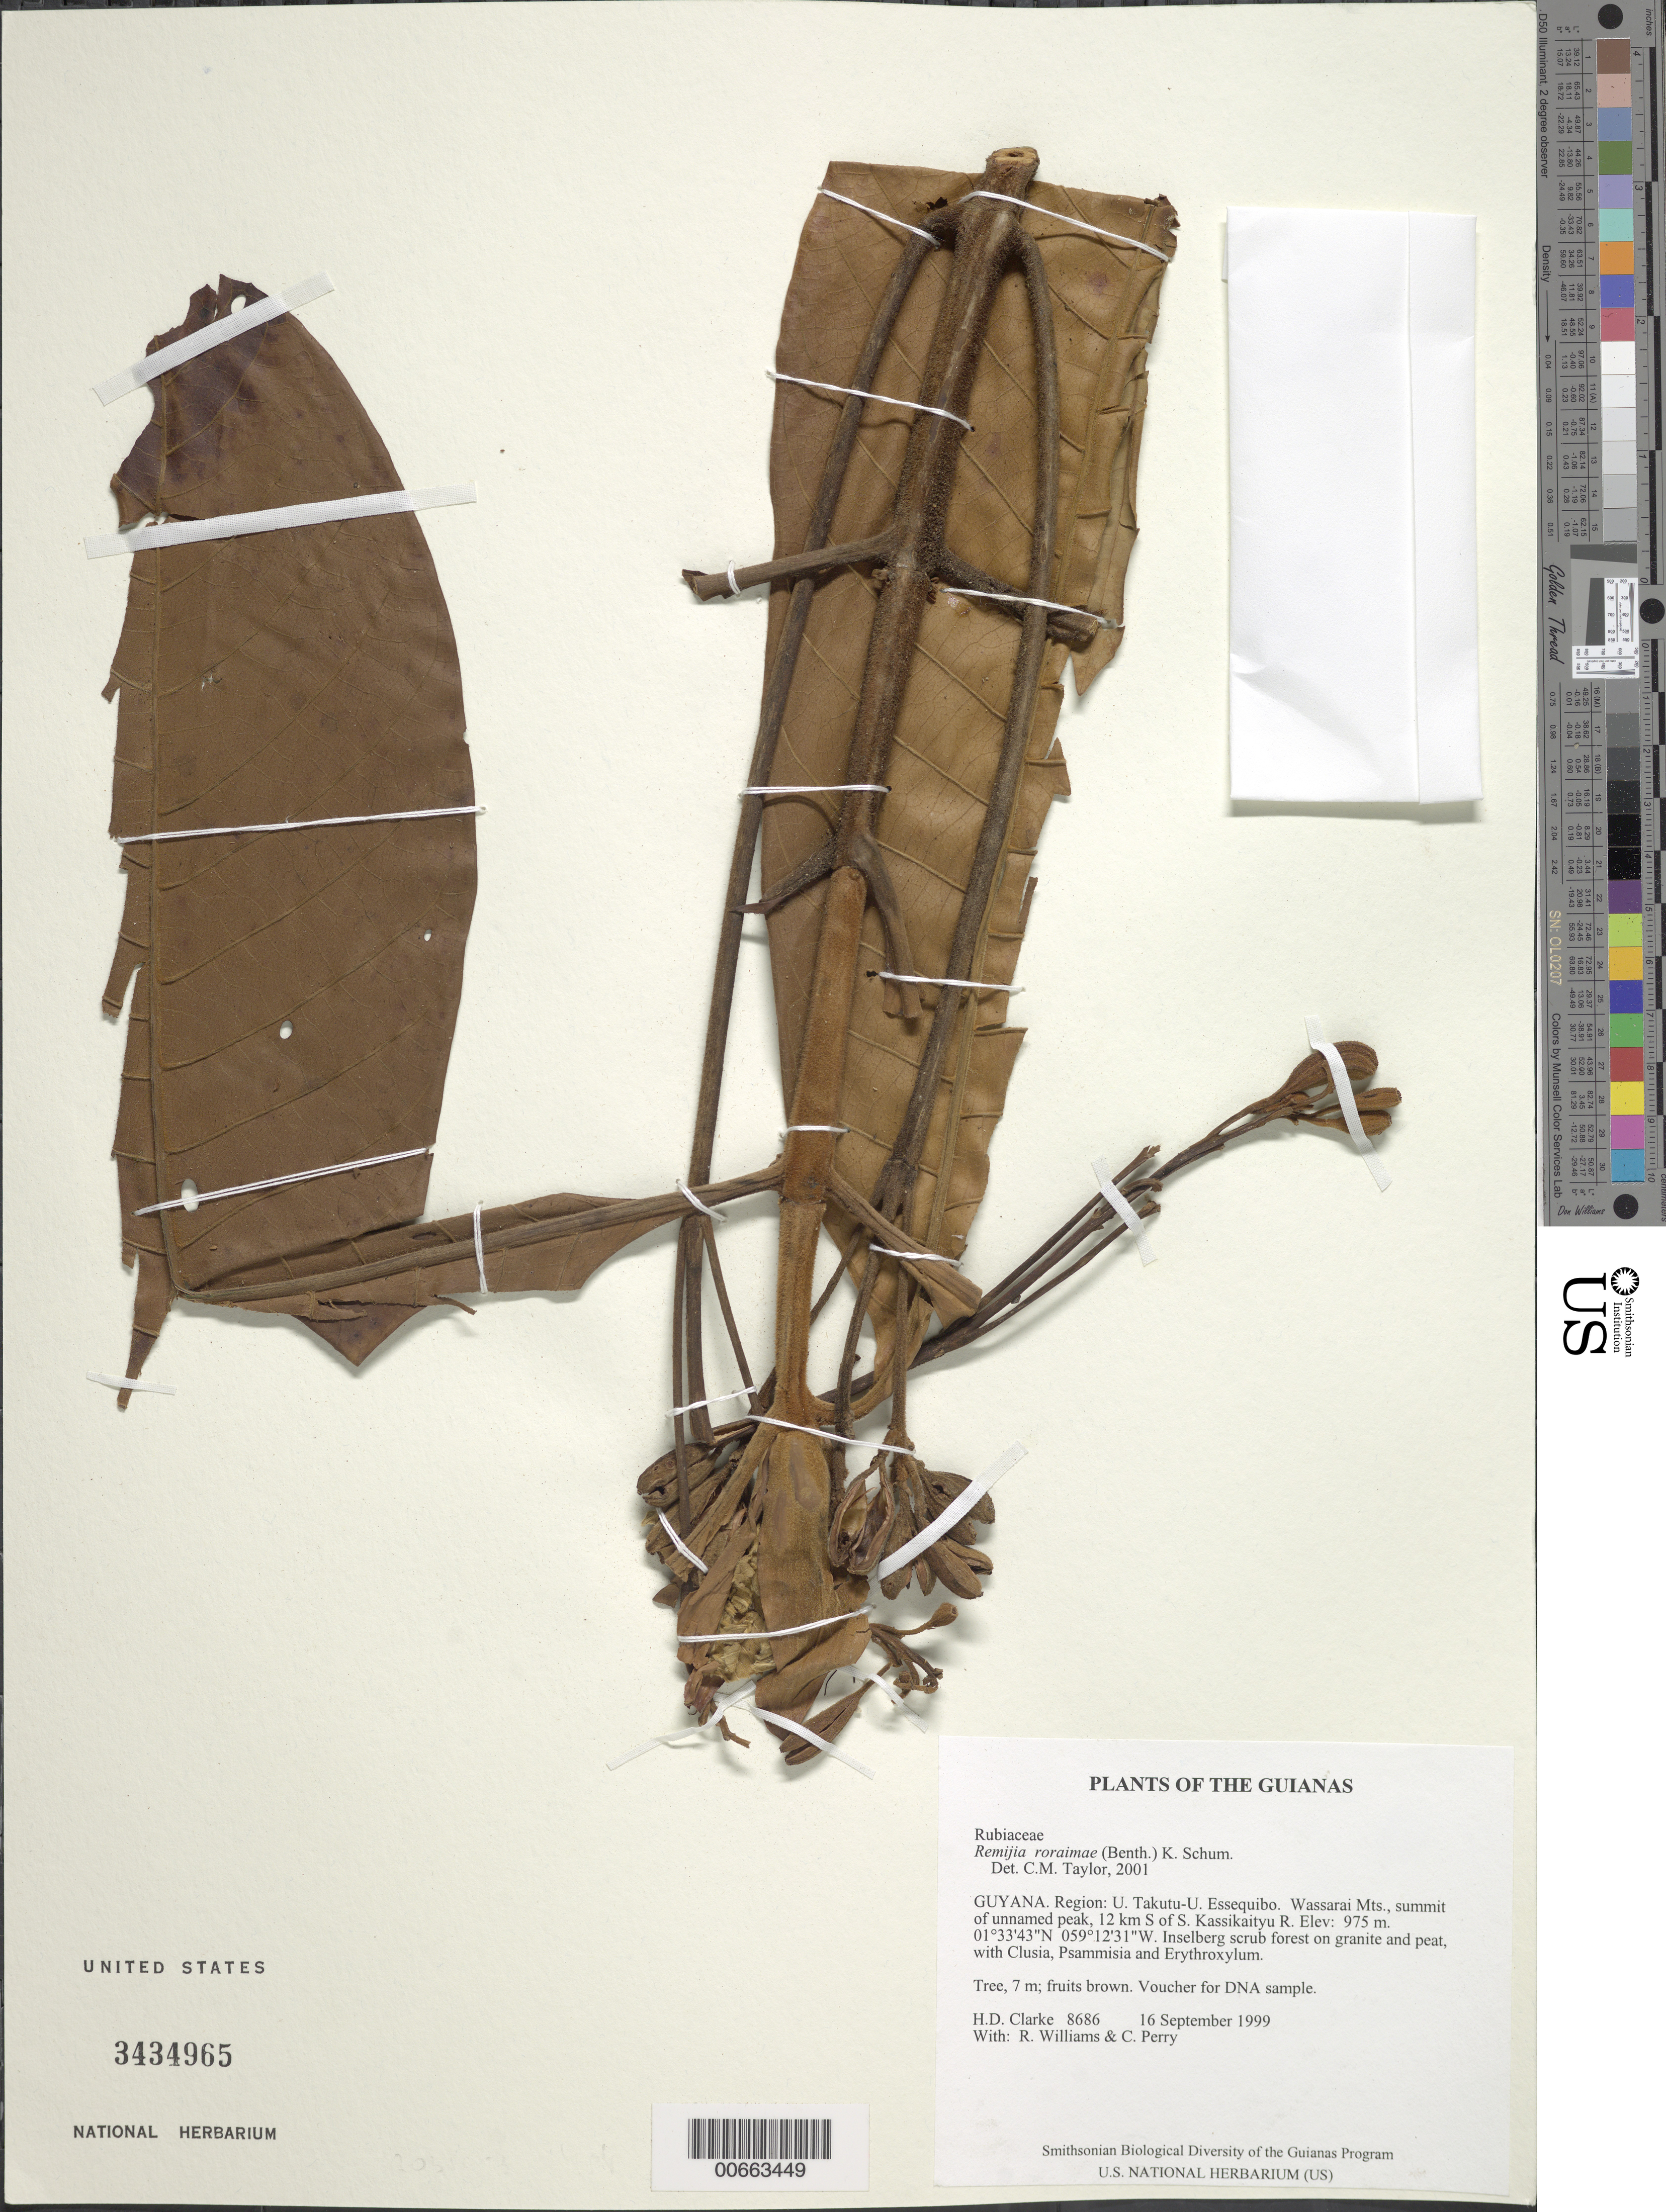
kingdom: Plantae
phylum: Tracheophyta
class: Magnoliopsida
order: Gentianales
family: Rubiaceae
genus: Remijia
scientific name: Remijia roraimae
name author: (Benth.) K. Schum.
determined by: Taylor, Charlotte M.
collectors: H. D. Clarke, R. Williams & C. Perry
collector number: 8686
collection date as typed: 16 September 1999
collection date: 1999-09-16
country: Guyana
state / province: U. Takutu-U. Essequibo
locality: Wassarai Mts., summit of unnamed peak, 12 km S of S. Kassikaityu R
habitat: Inselberg scrub forest on granite and peat, with Clusia, Psammisia and Erythroxylum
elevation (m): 975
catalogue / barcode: US 3434965